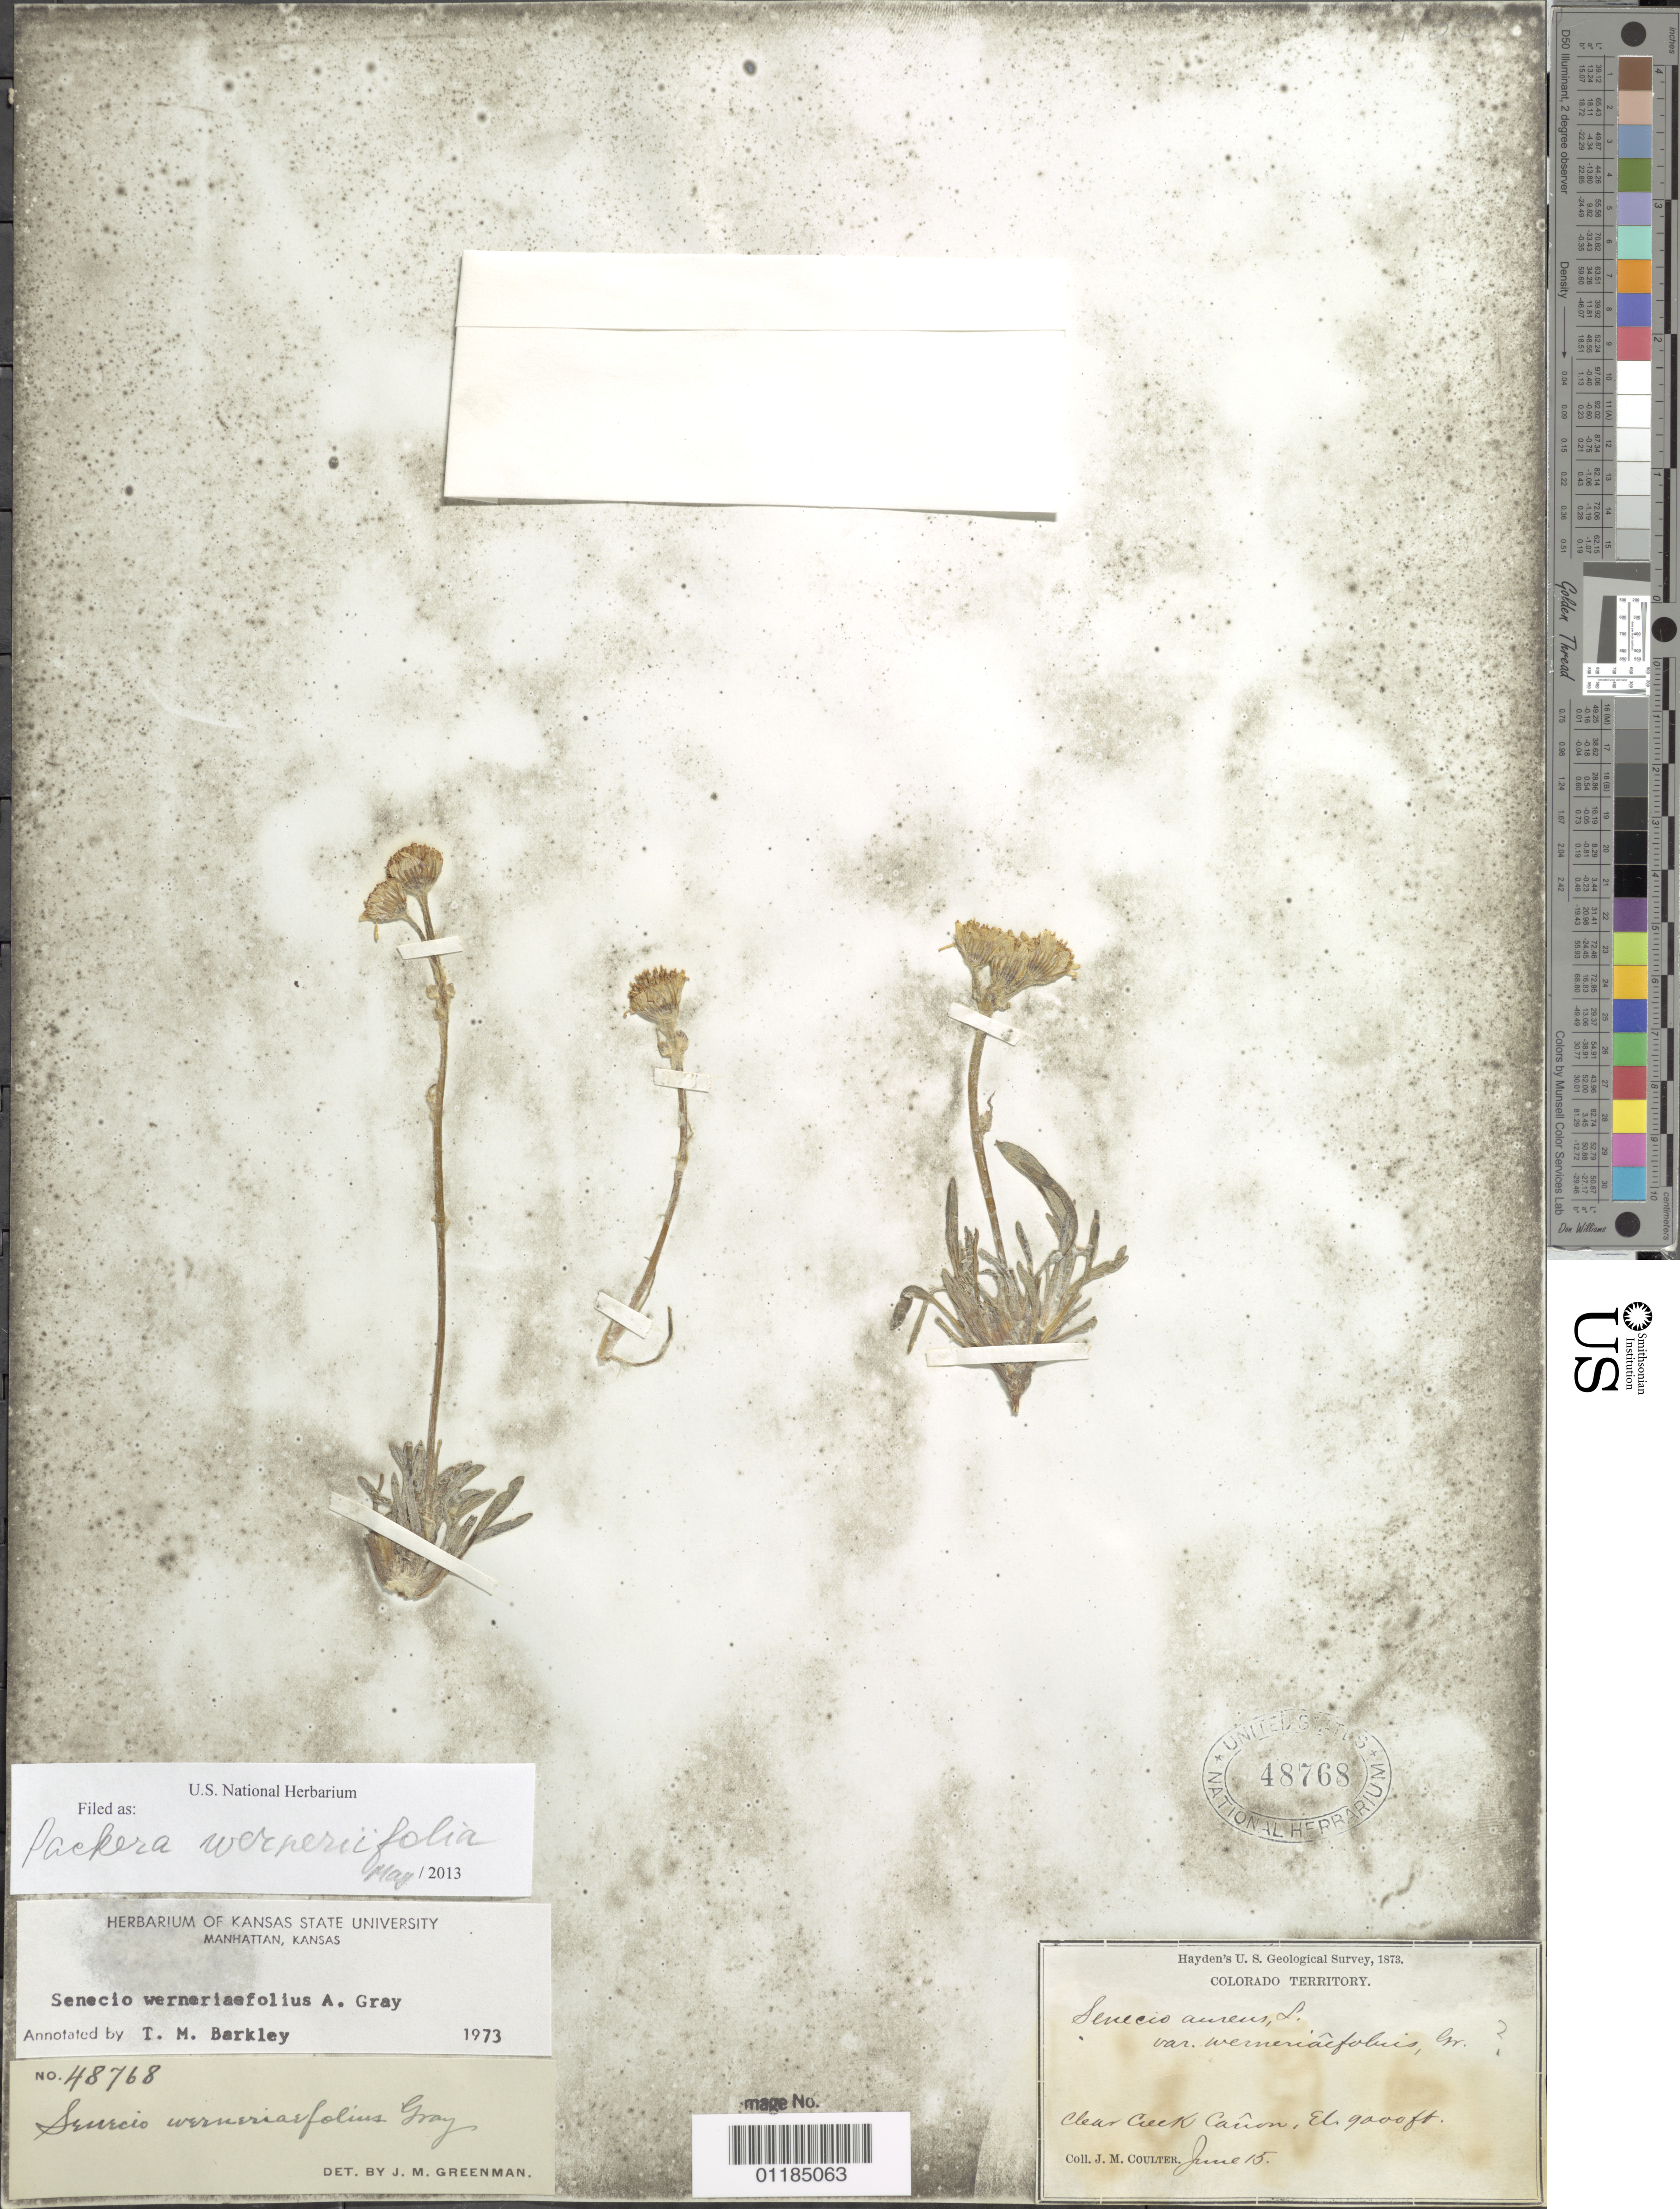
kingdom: Plantae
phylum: Tracheophyta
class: Magnoliopsida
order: Asterales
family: Asteraceae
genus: Packera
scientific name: Packera werneriifolia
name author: (A. Gray) W.A. Weber & Á. Löve ex Trock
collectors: J. M. Coulter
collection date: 1873-06-15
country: United States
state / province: Colorado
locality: Clear Creek Canyon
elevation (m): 2743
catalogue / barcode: US 48768